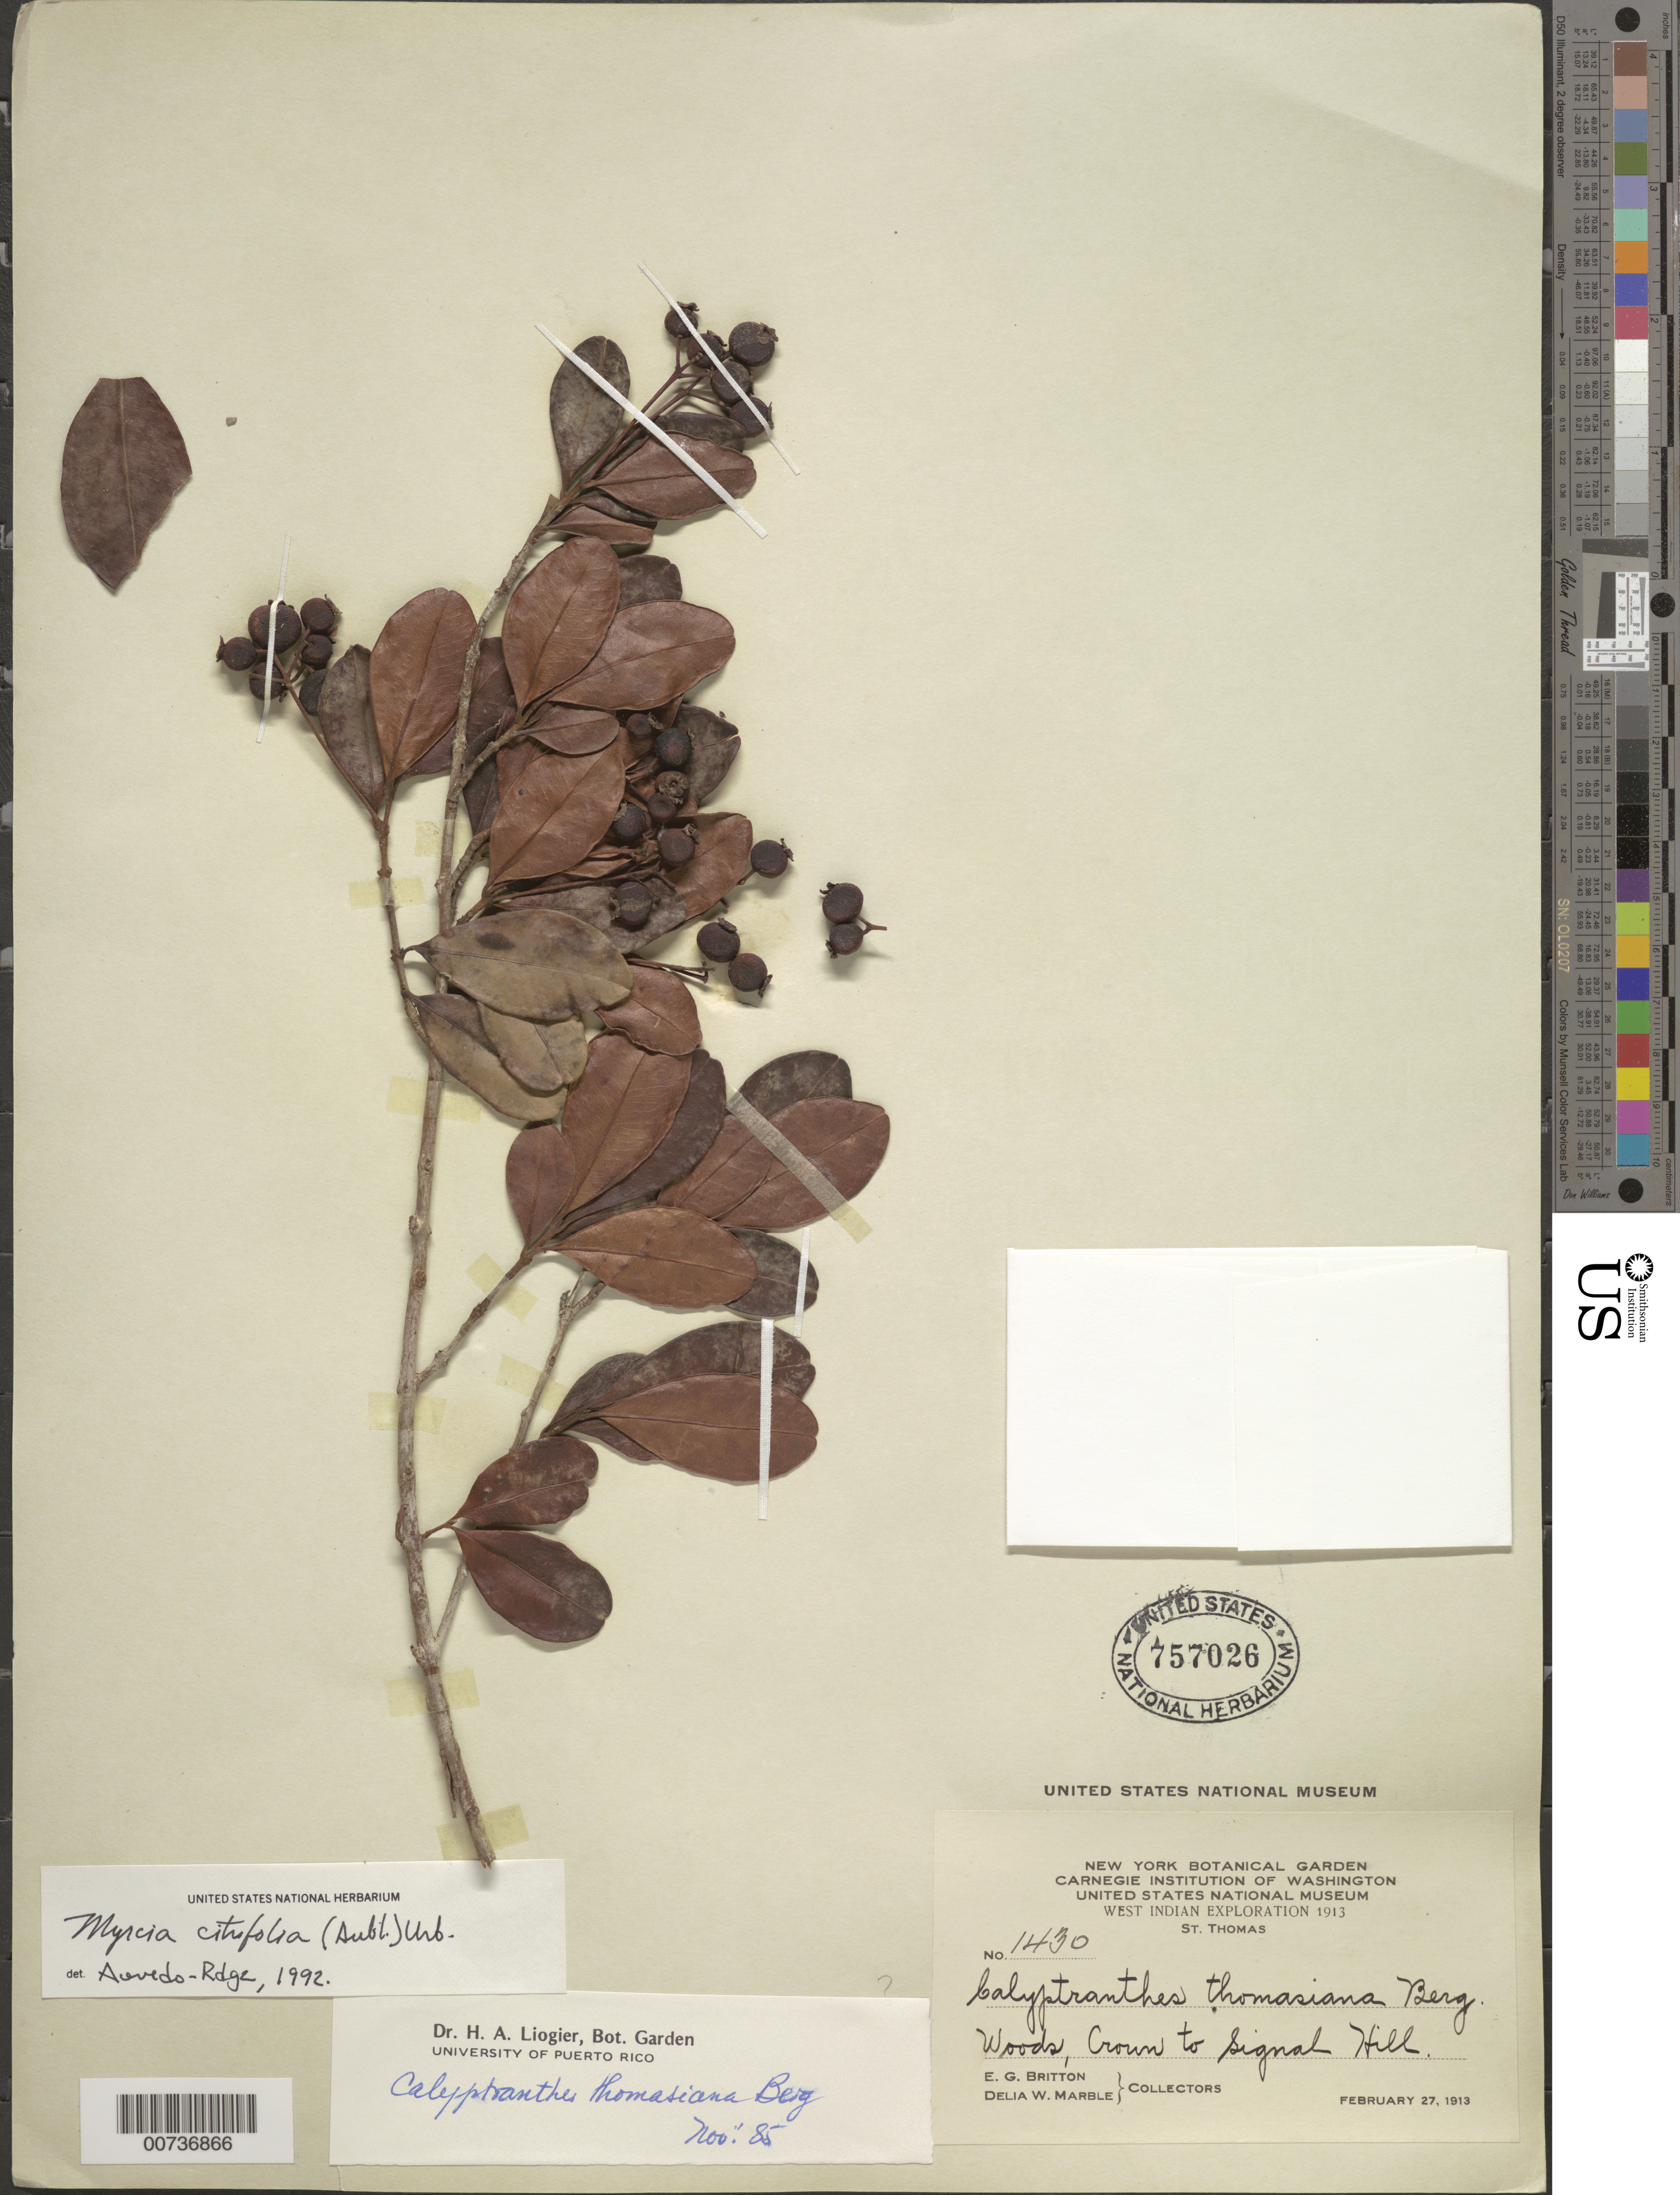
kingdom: Plantae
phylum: Tracheophyta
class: Magnoliopsida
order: Myrtales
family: Myrtaceae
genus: Myrcia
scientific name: Myrcia citrifolia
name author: (Aubl.) Urb.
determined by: Acevedo-Rodríguez, P., (BOT), Smithsonian Institution - National Museum of Natural History (UNITED STATES)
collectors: E. G. Britton & D. W. Marble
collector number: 1430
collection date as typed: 27 Feb 1913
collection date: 1913-02-27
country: U.S. Virgin Islands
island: St. Thomas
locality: Crown to Signal Hill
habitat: Woods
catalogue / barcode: US 757026